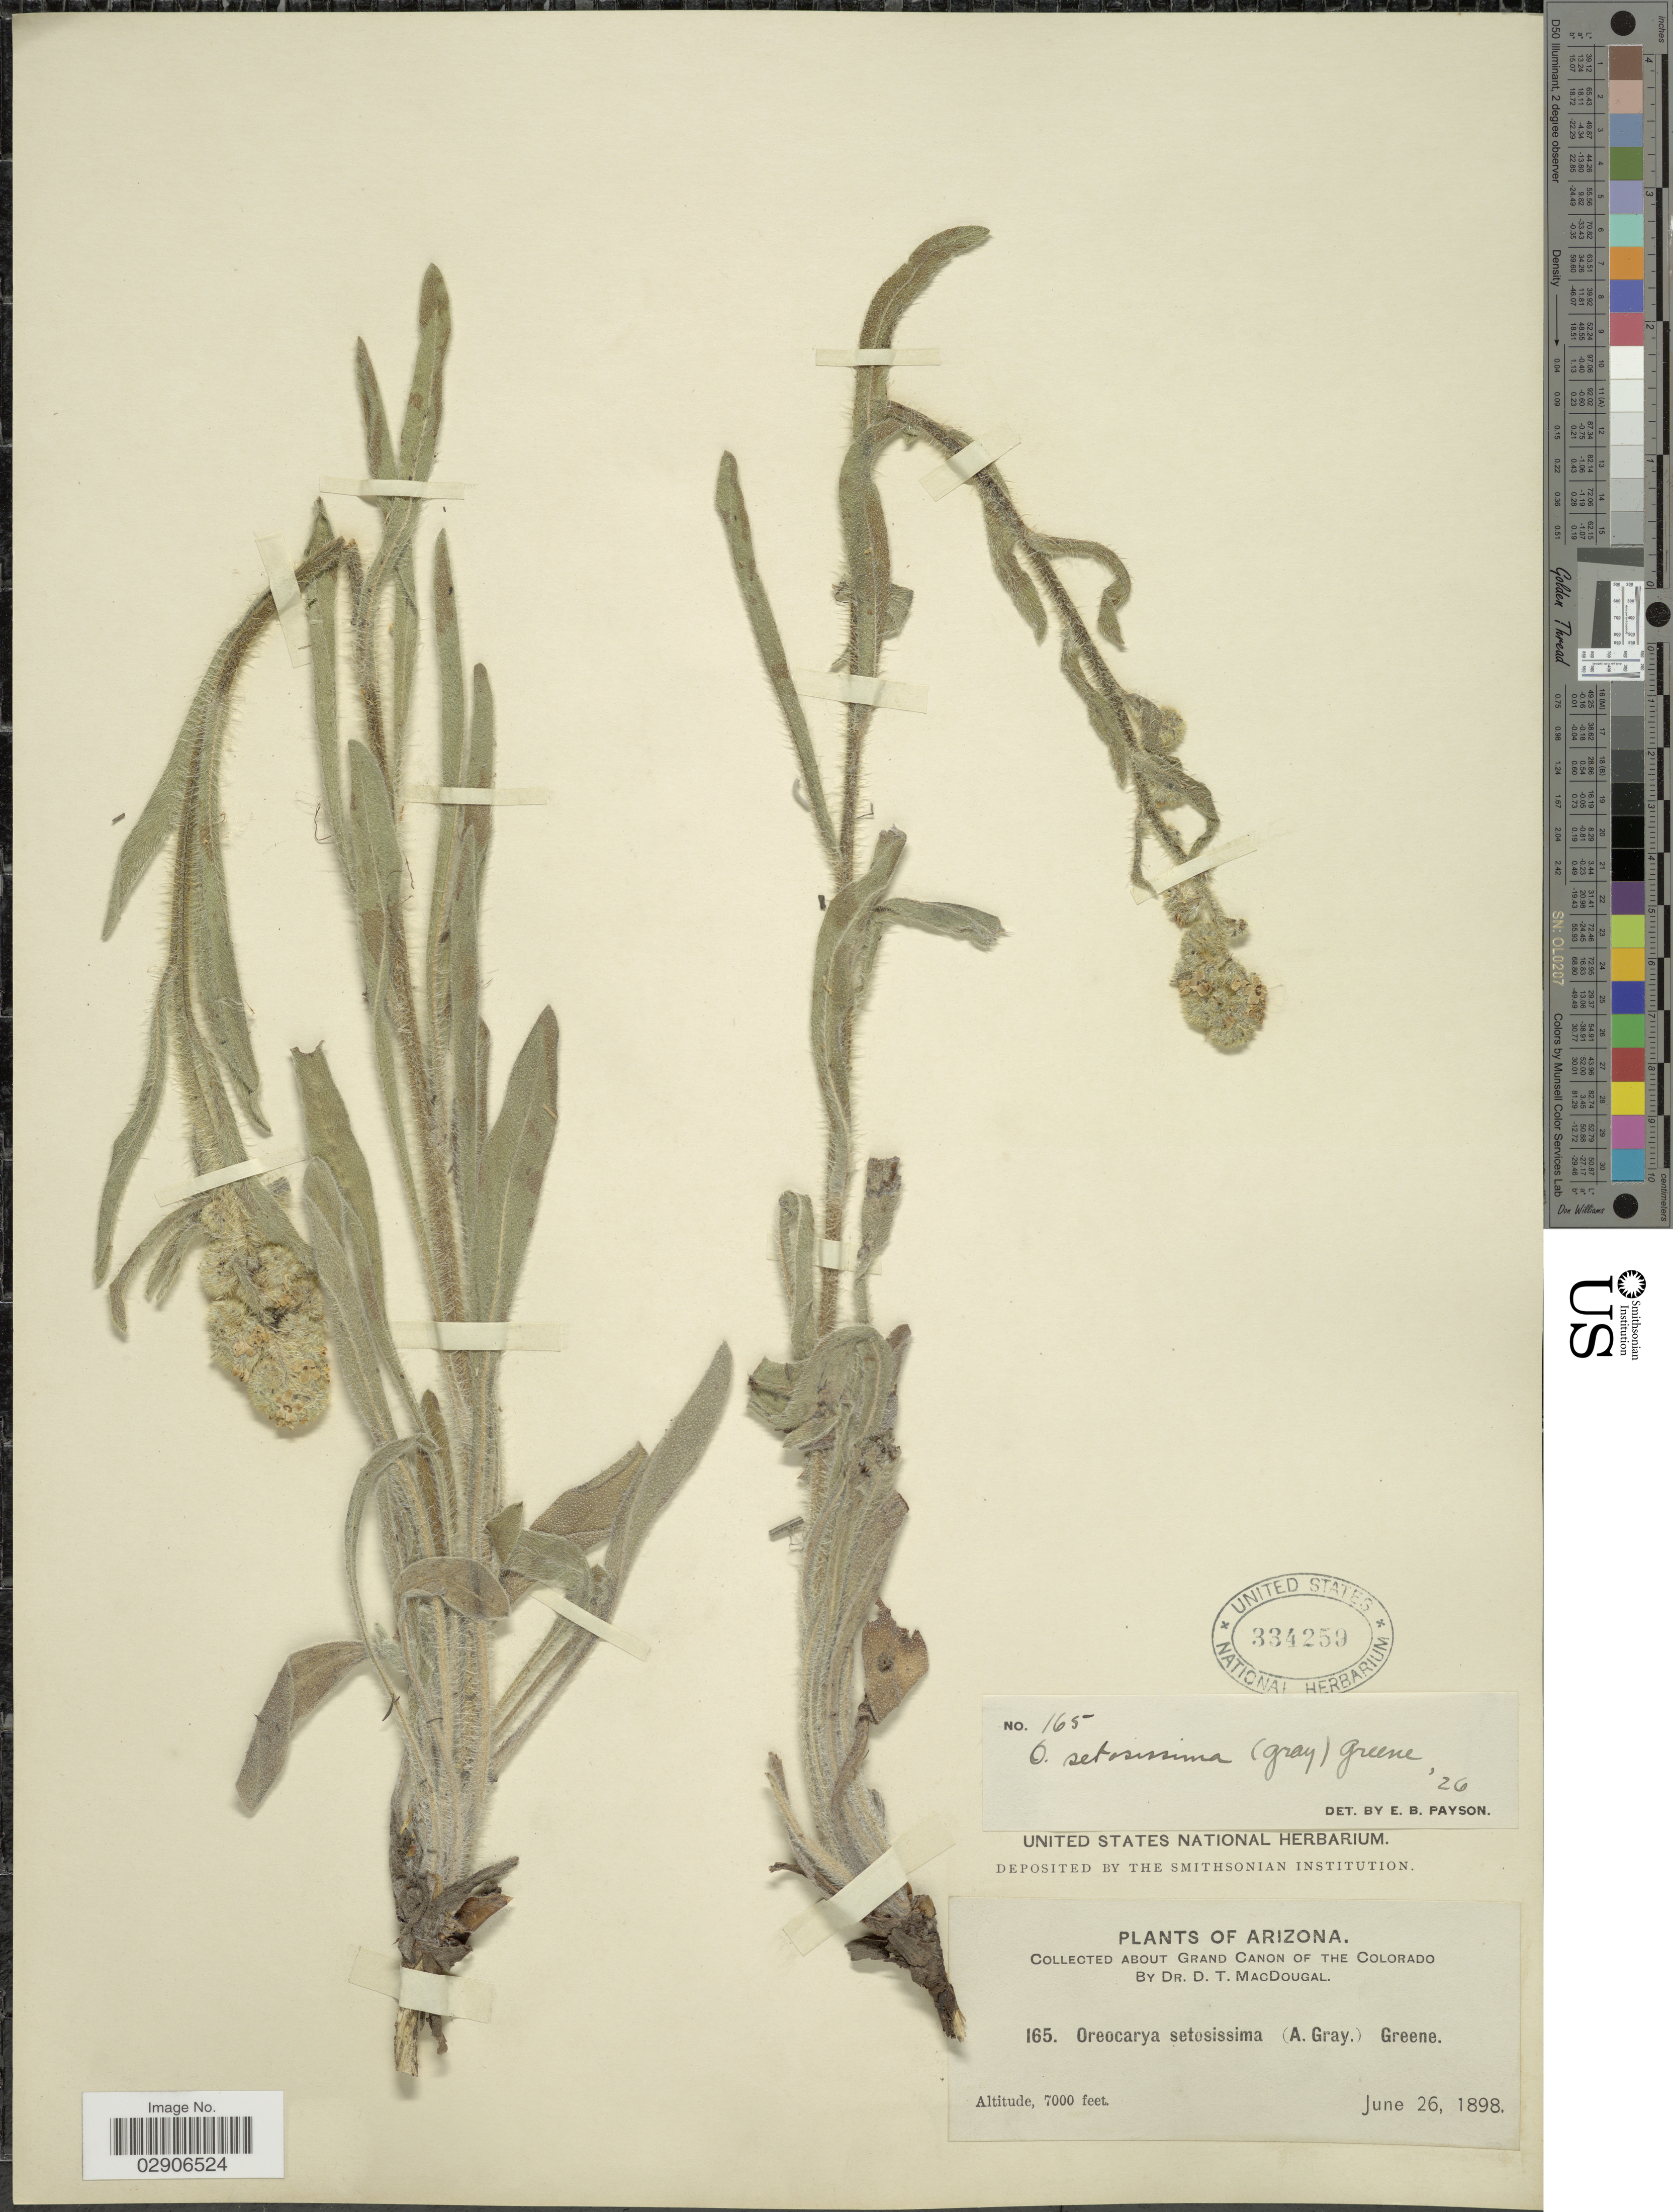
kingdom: Plantae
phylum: Tracheophyta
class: Magnoliopsida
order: Boraginales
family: Boraginaceae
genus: Oreocarya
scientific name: Oreocarya setosissima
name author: (A. Gray) Greene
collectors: D. T. MacDougal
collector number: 165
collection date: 1898-06-26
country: United States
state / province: Arizona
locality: About Grand Canon of The Colorado.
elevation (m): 2134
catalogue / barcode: US 334259